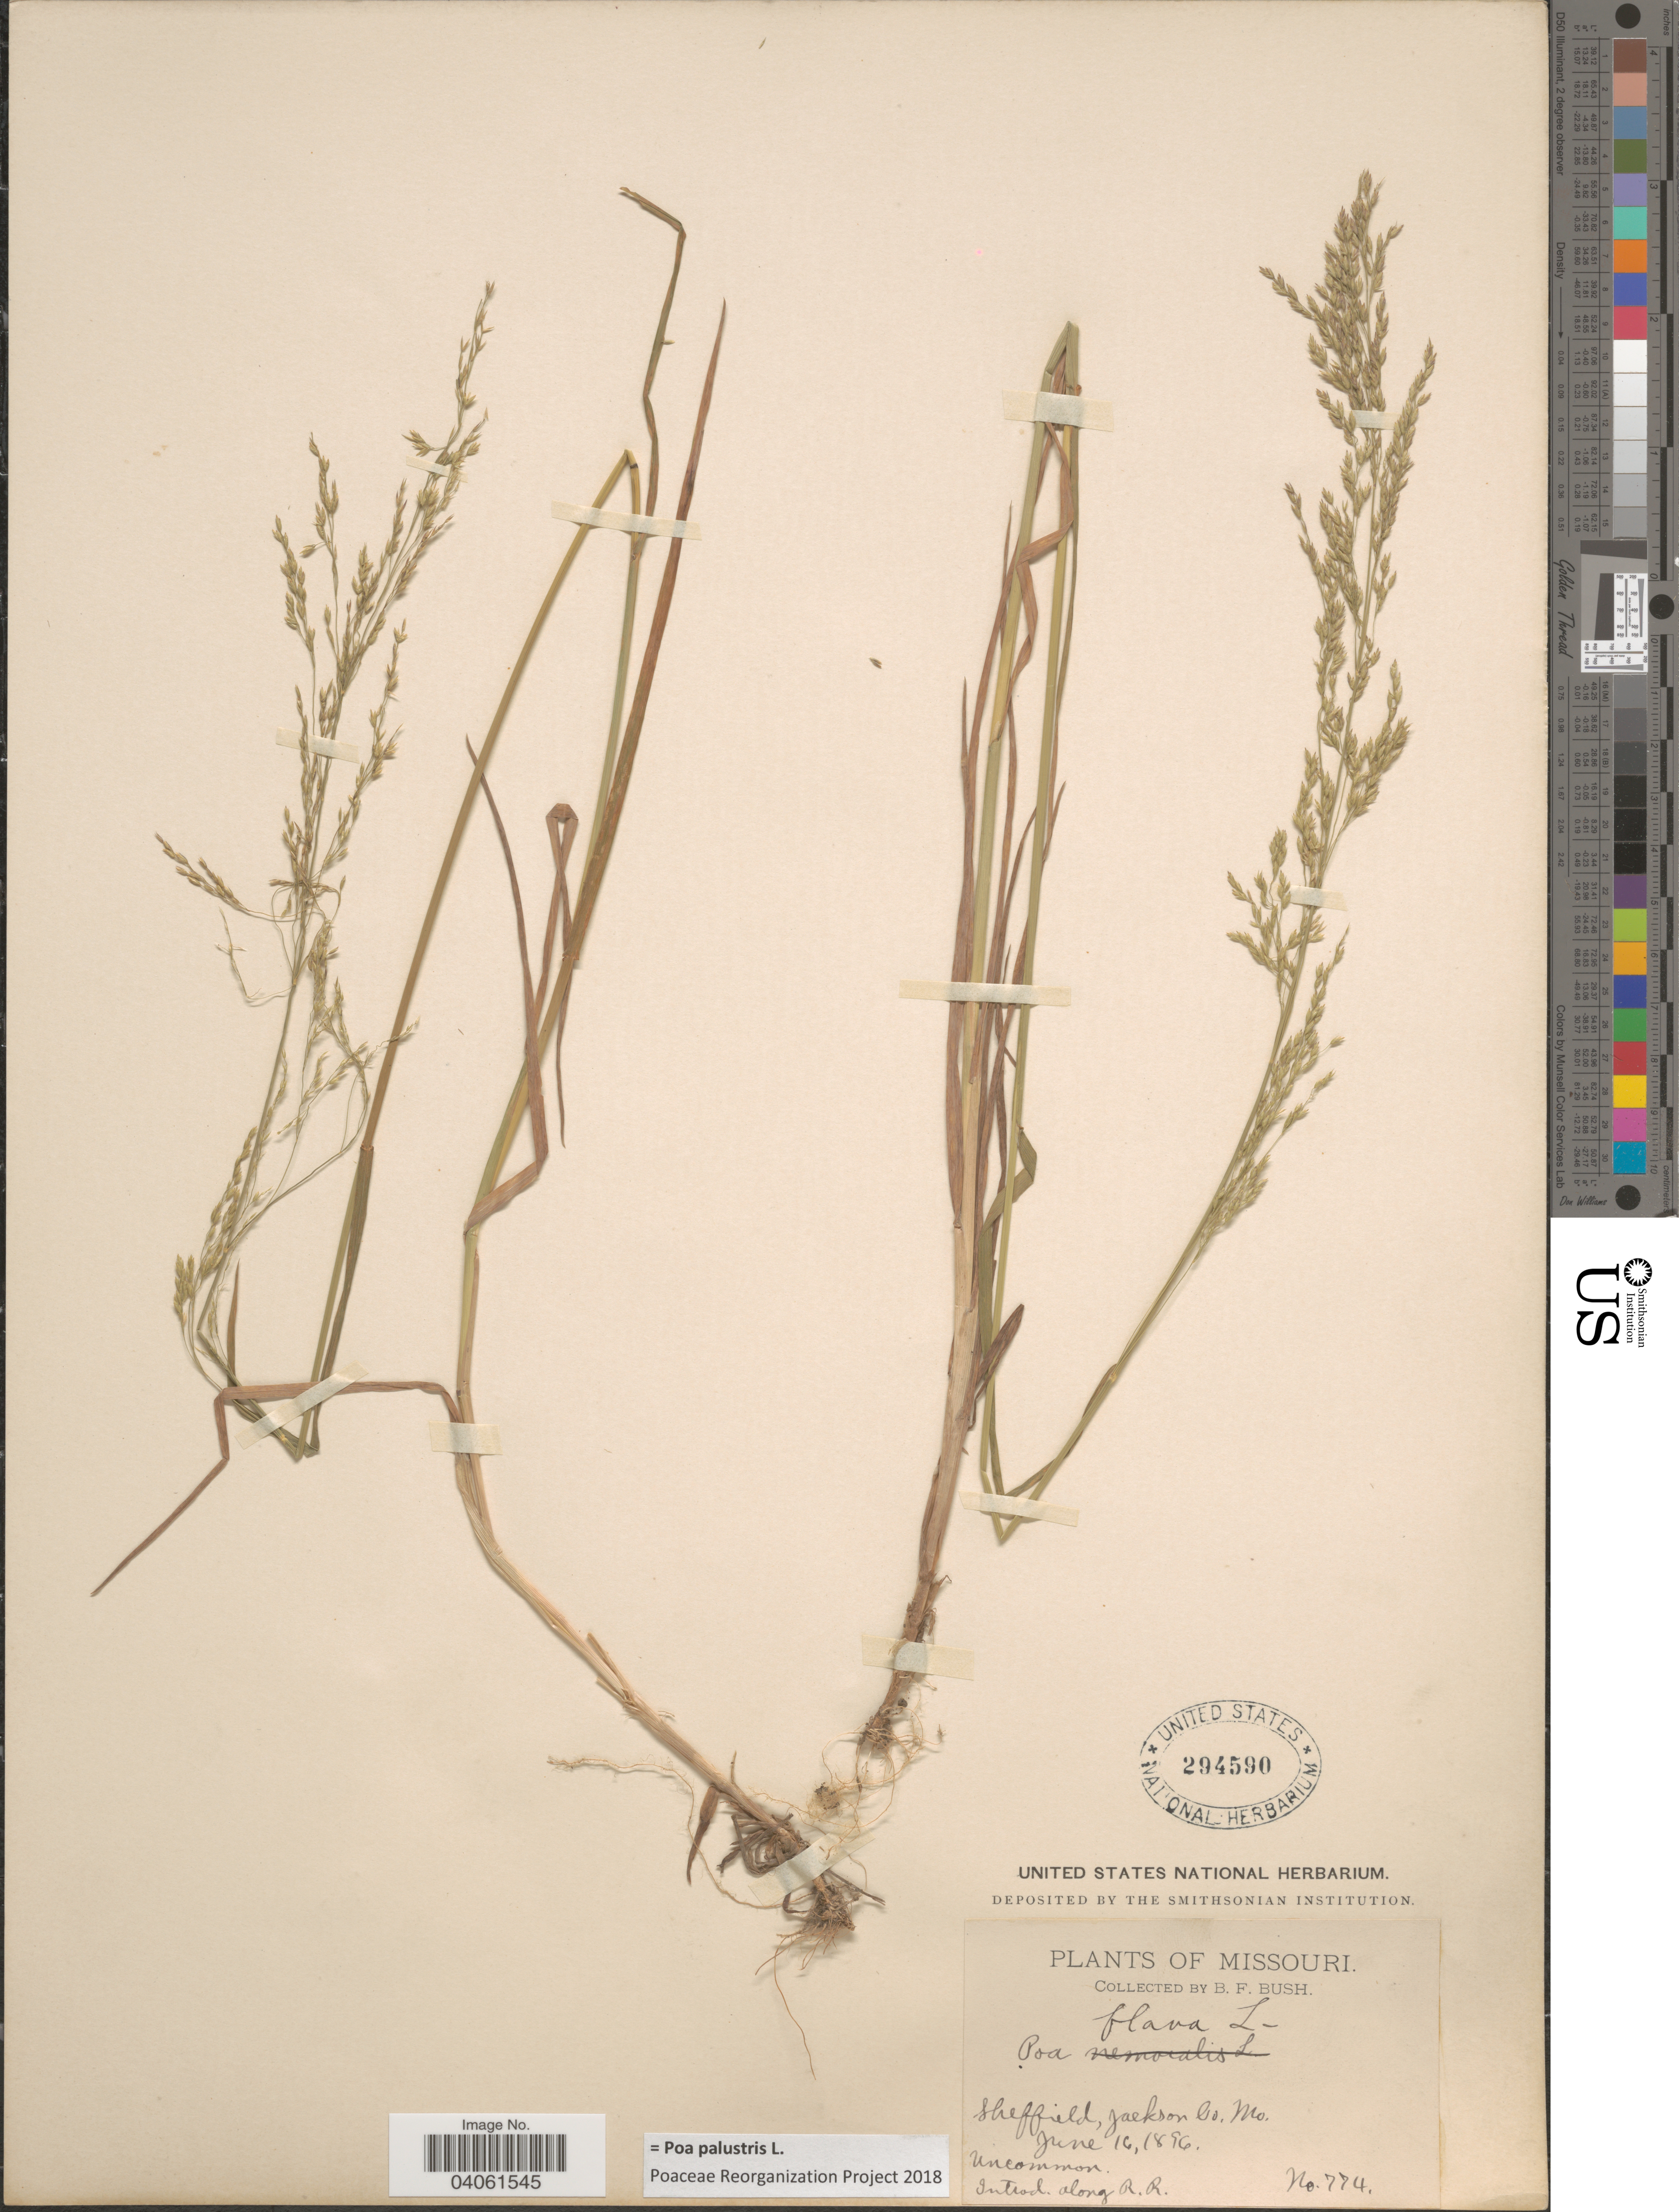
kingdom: Plantae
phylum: Tracheophyta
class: Liliopsida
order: Poales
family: Poaceae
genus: Poa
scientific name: Poa palustris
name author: L.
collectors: B. F. Bush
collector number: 774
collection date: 1896-06-16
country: United States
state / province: Missouri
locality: Sheffield, Jackson Co. Along R. R.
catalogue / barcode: US 294590